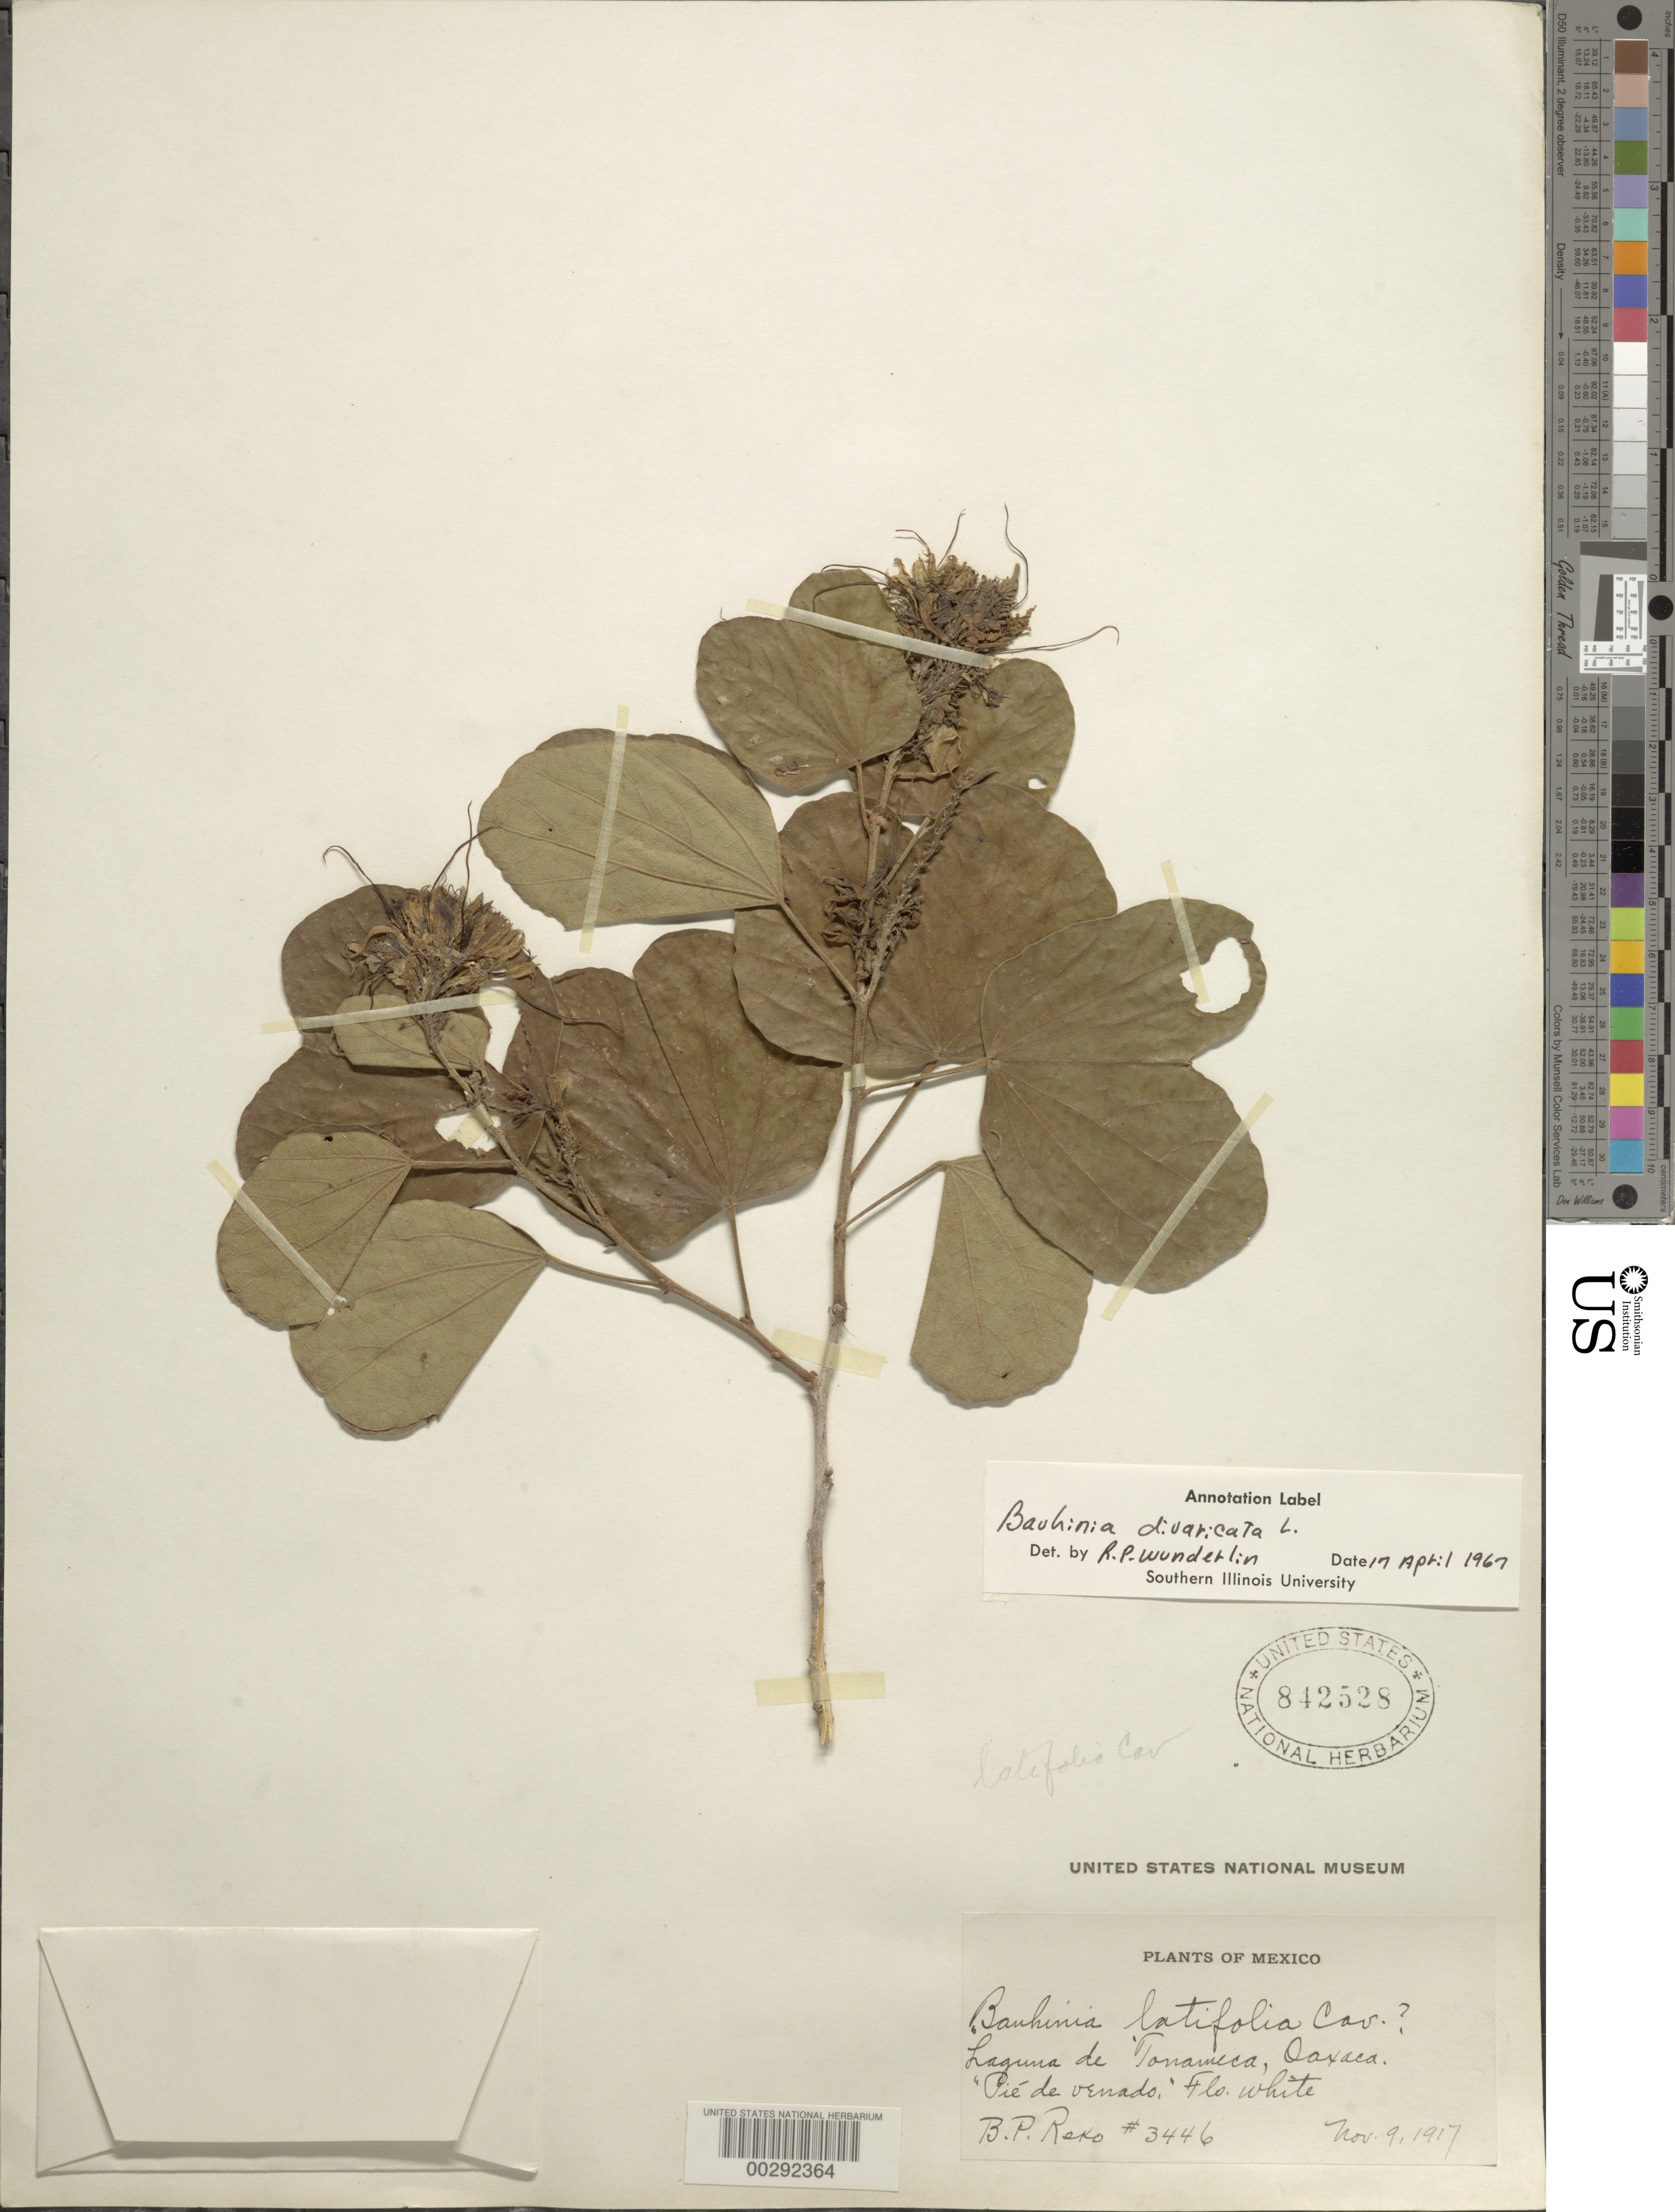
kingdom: Plantae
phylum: Tracheophyta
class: Magnoliopsida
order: Fabales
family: Fabaceae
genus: Bauhinia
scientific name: Bauhinia divaricata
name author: L.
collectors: B. P. Reko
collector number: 3446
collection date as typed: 09 Nov 1917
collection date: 1917-11-09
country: Mexico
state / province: Oaxaca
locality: Laguna de tonameca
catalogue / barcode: US 842528